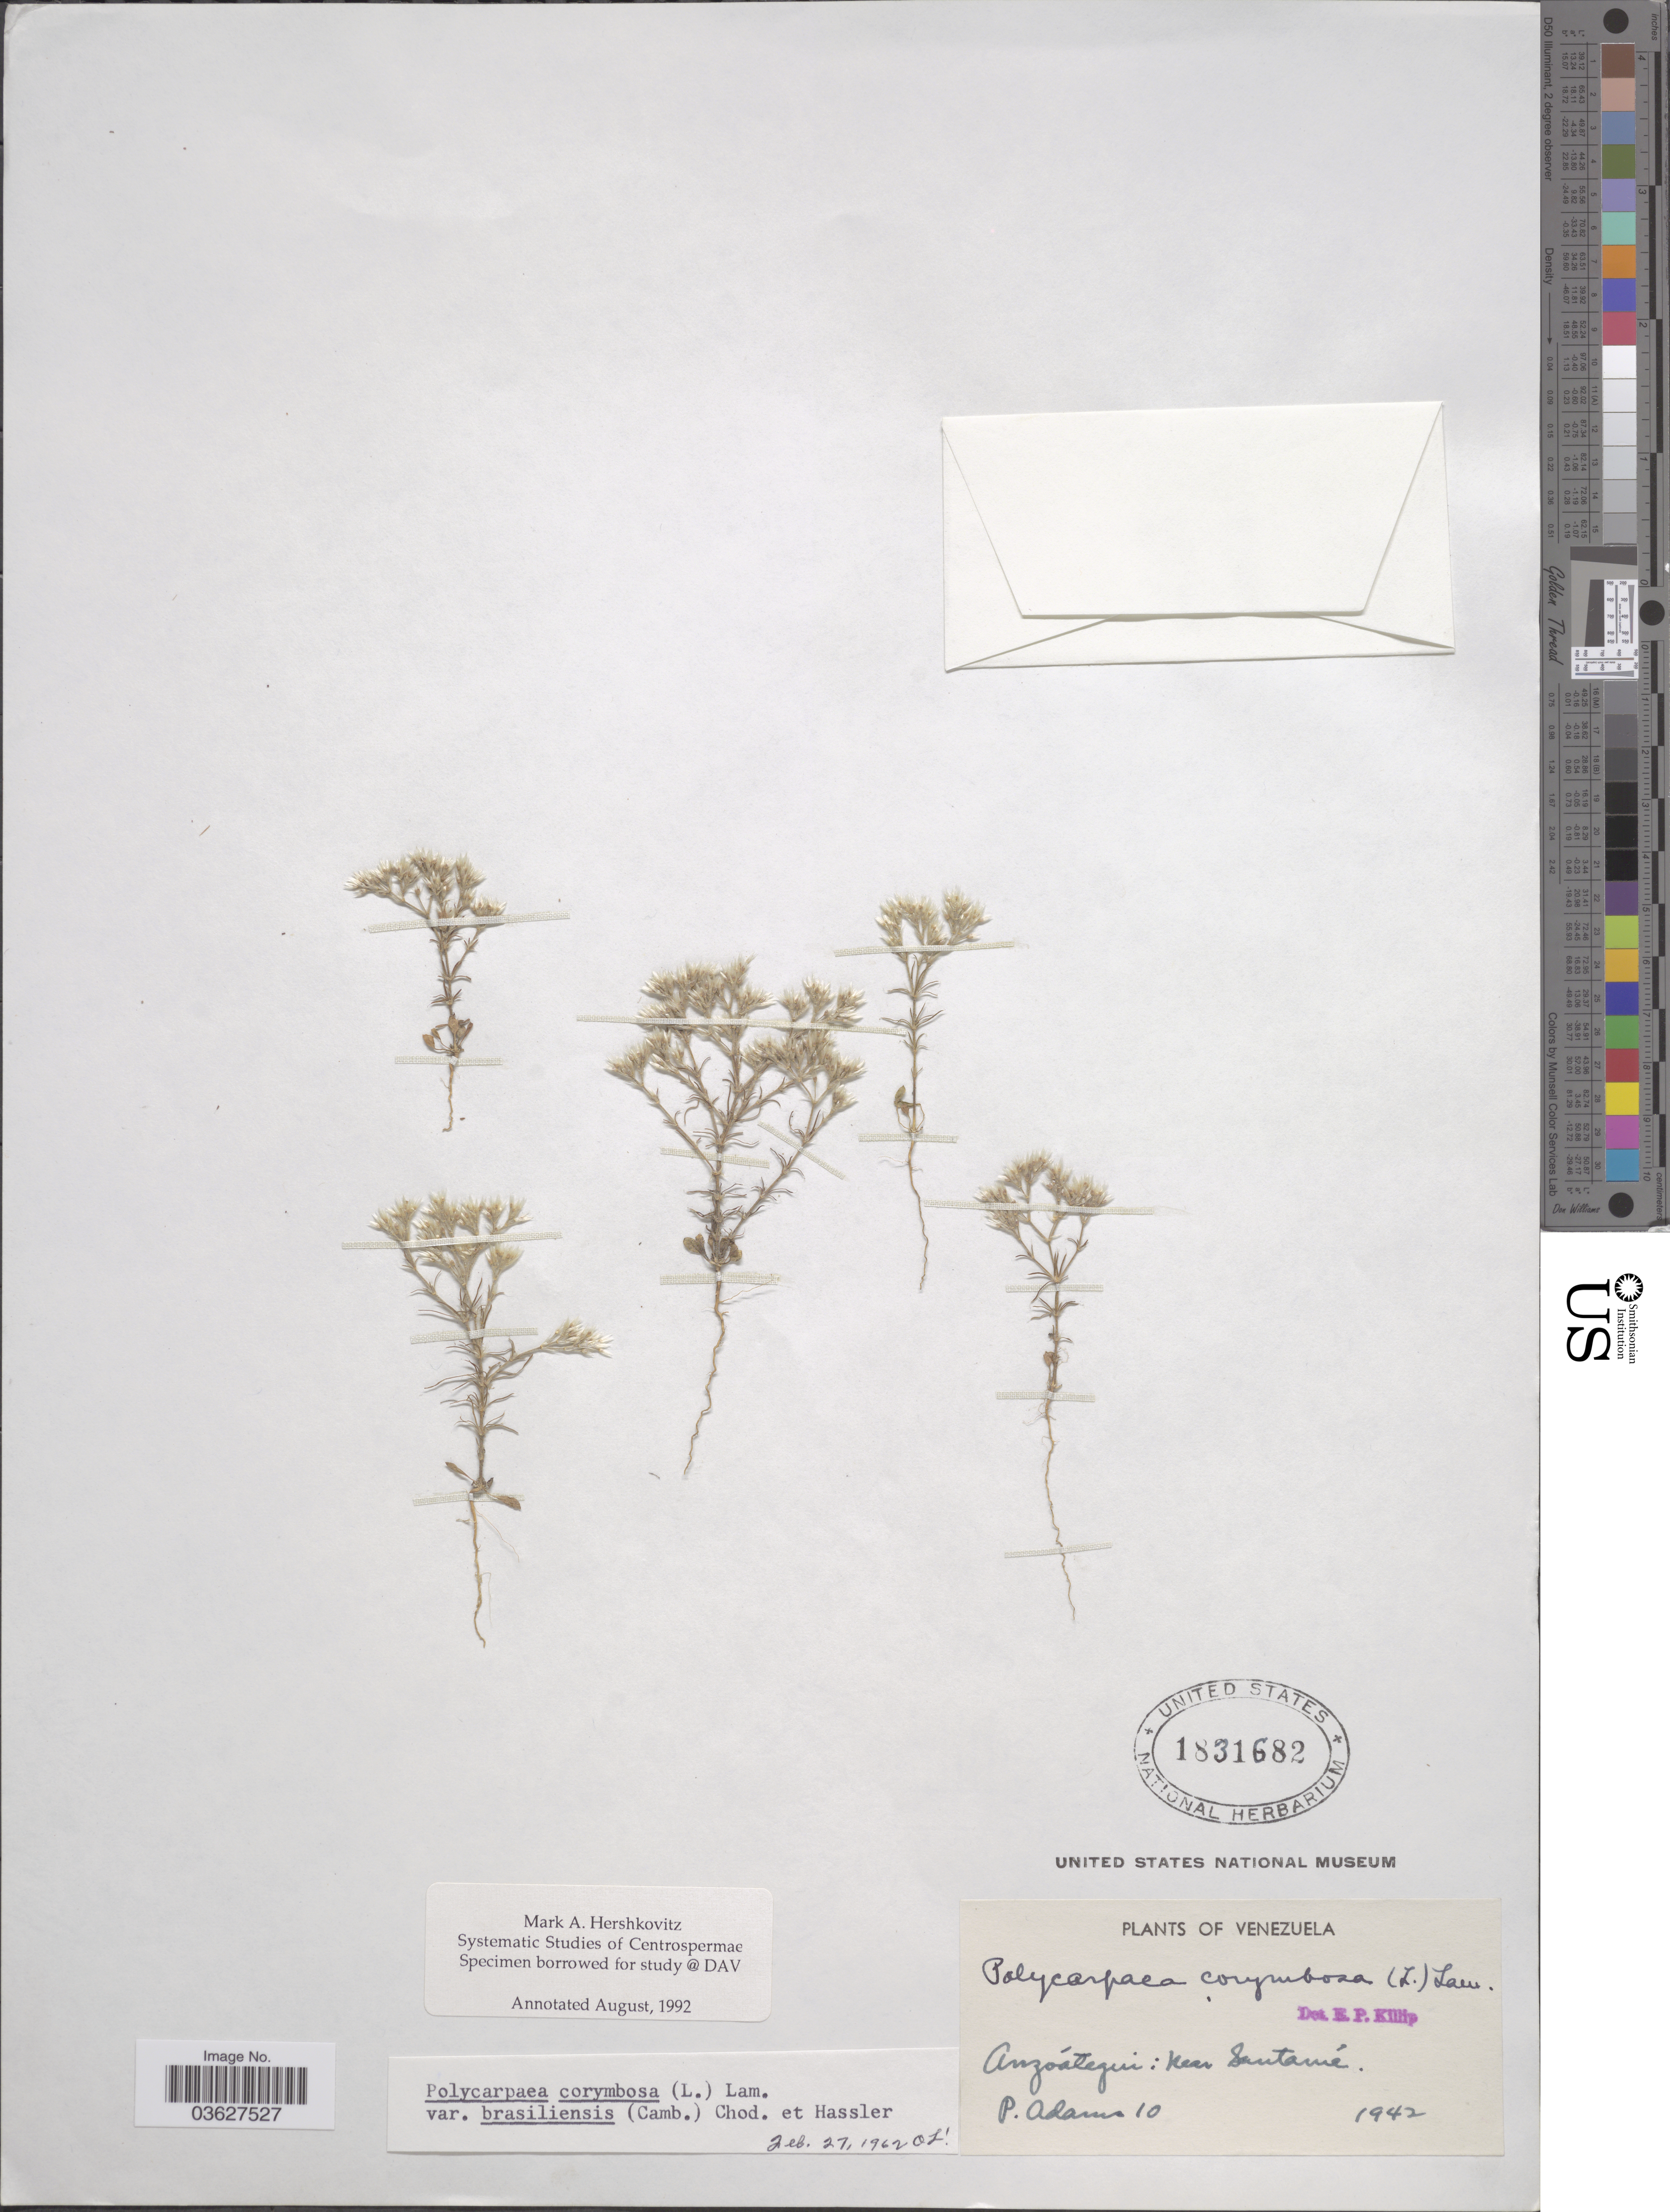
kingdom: Plantae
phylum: Tracheophyta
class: Magnoliopsida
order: Caryophyllales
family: Caryophyllaceae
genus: Polycarpaea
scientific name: Polycarpaea corymbosa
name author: (L.) Lam.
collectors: P. Adams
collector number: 10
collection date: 1942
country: Venezuela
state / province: Anzoategui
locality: Near San Tomé.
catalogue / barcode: US 1831682